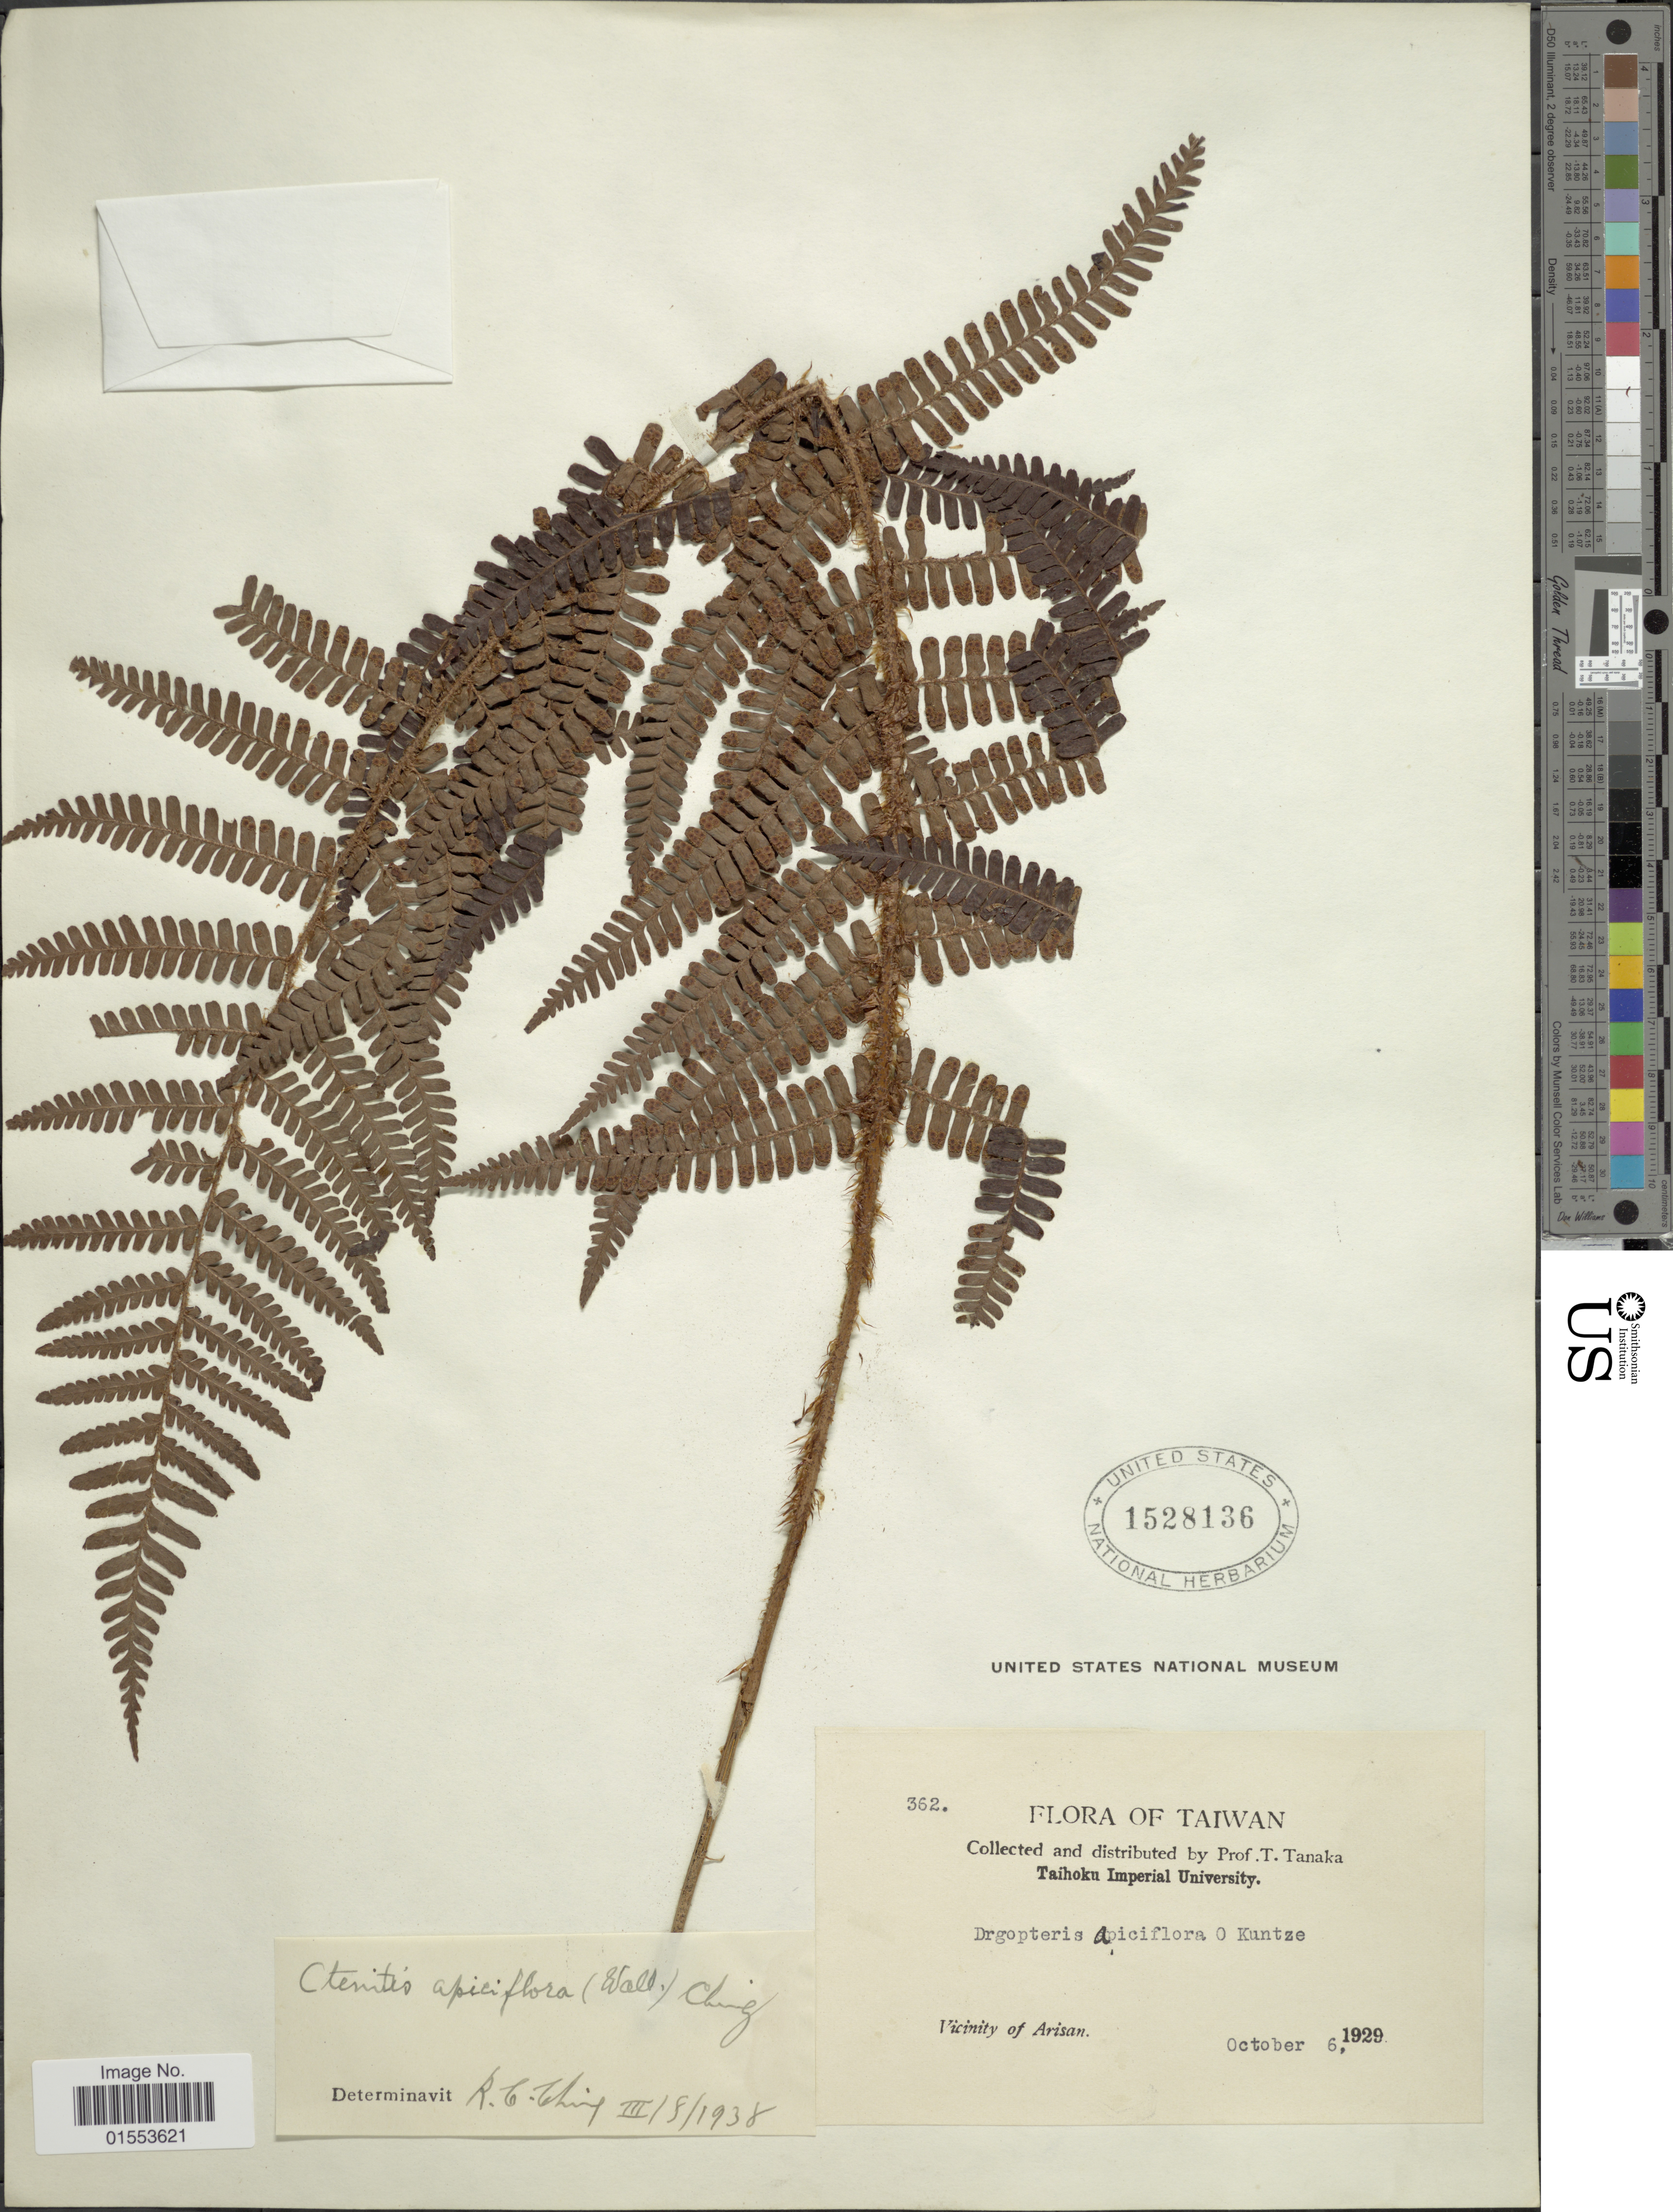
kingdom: Plantae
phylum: Tracheophyta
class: Polypodiopsida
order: Polypodiales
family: Dryopteridaceae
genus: Dryopteris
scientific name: Dryopteris apiciflora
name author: (Wall. ex Mett.) Kuntze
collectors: T. Tanaka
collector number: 362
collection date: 1929-10-06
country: Taiwan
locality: Taiwan, Vicinity of Arisan.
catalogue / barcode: US 1528136